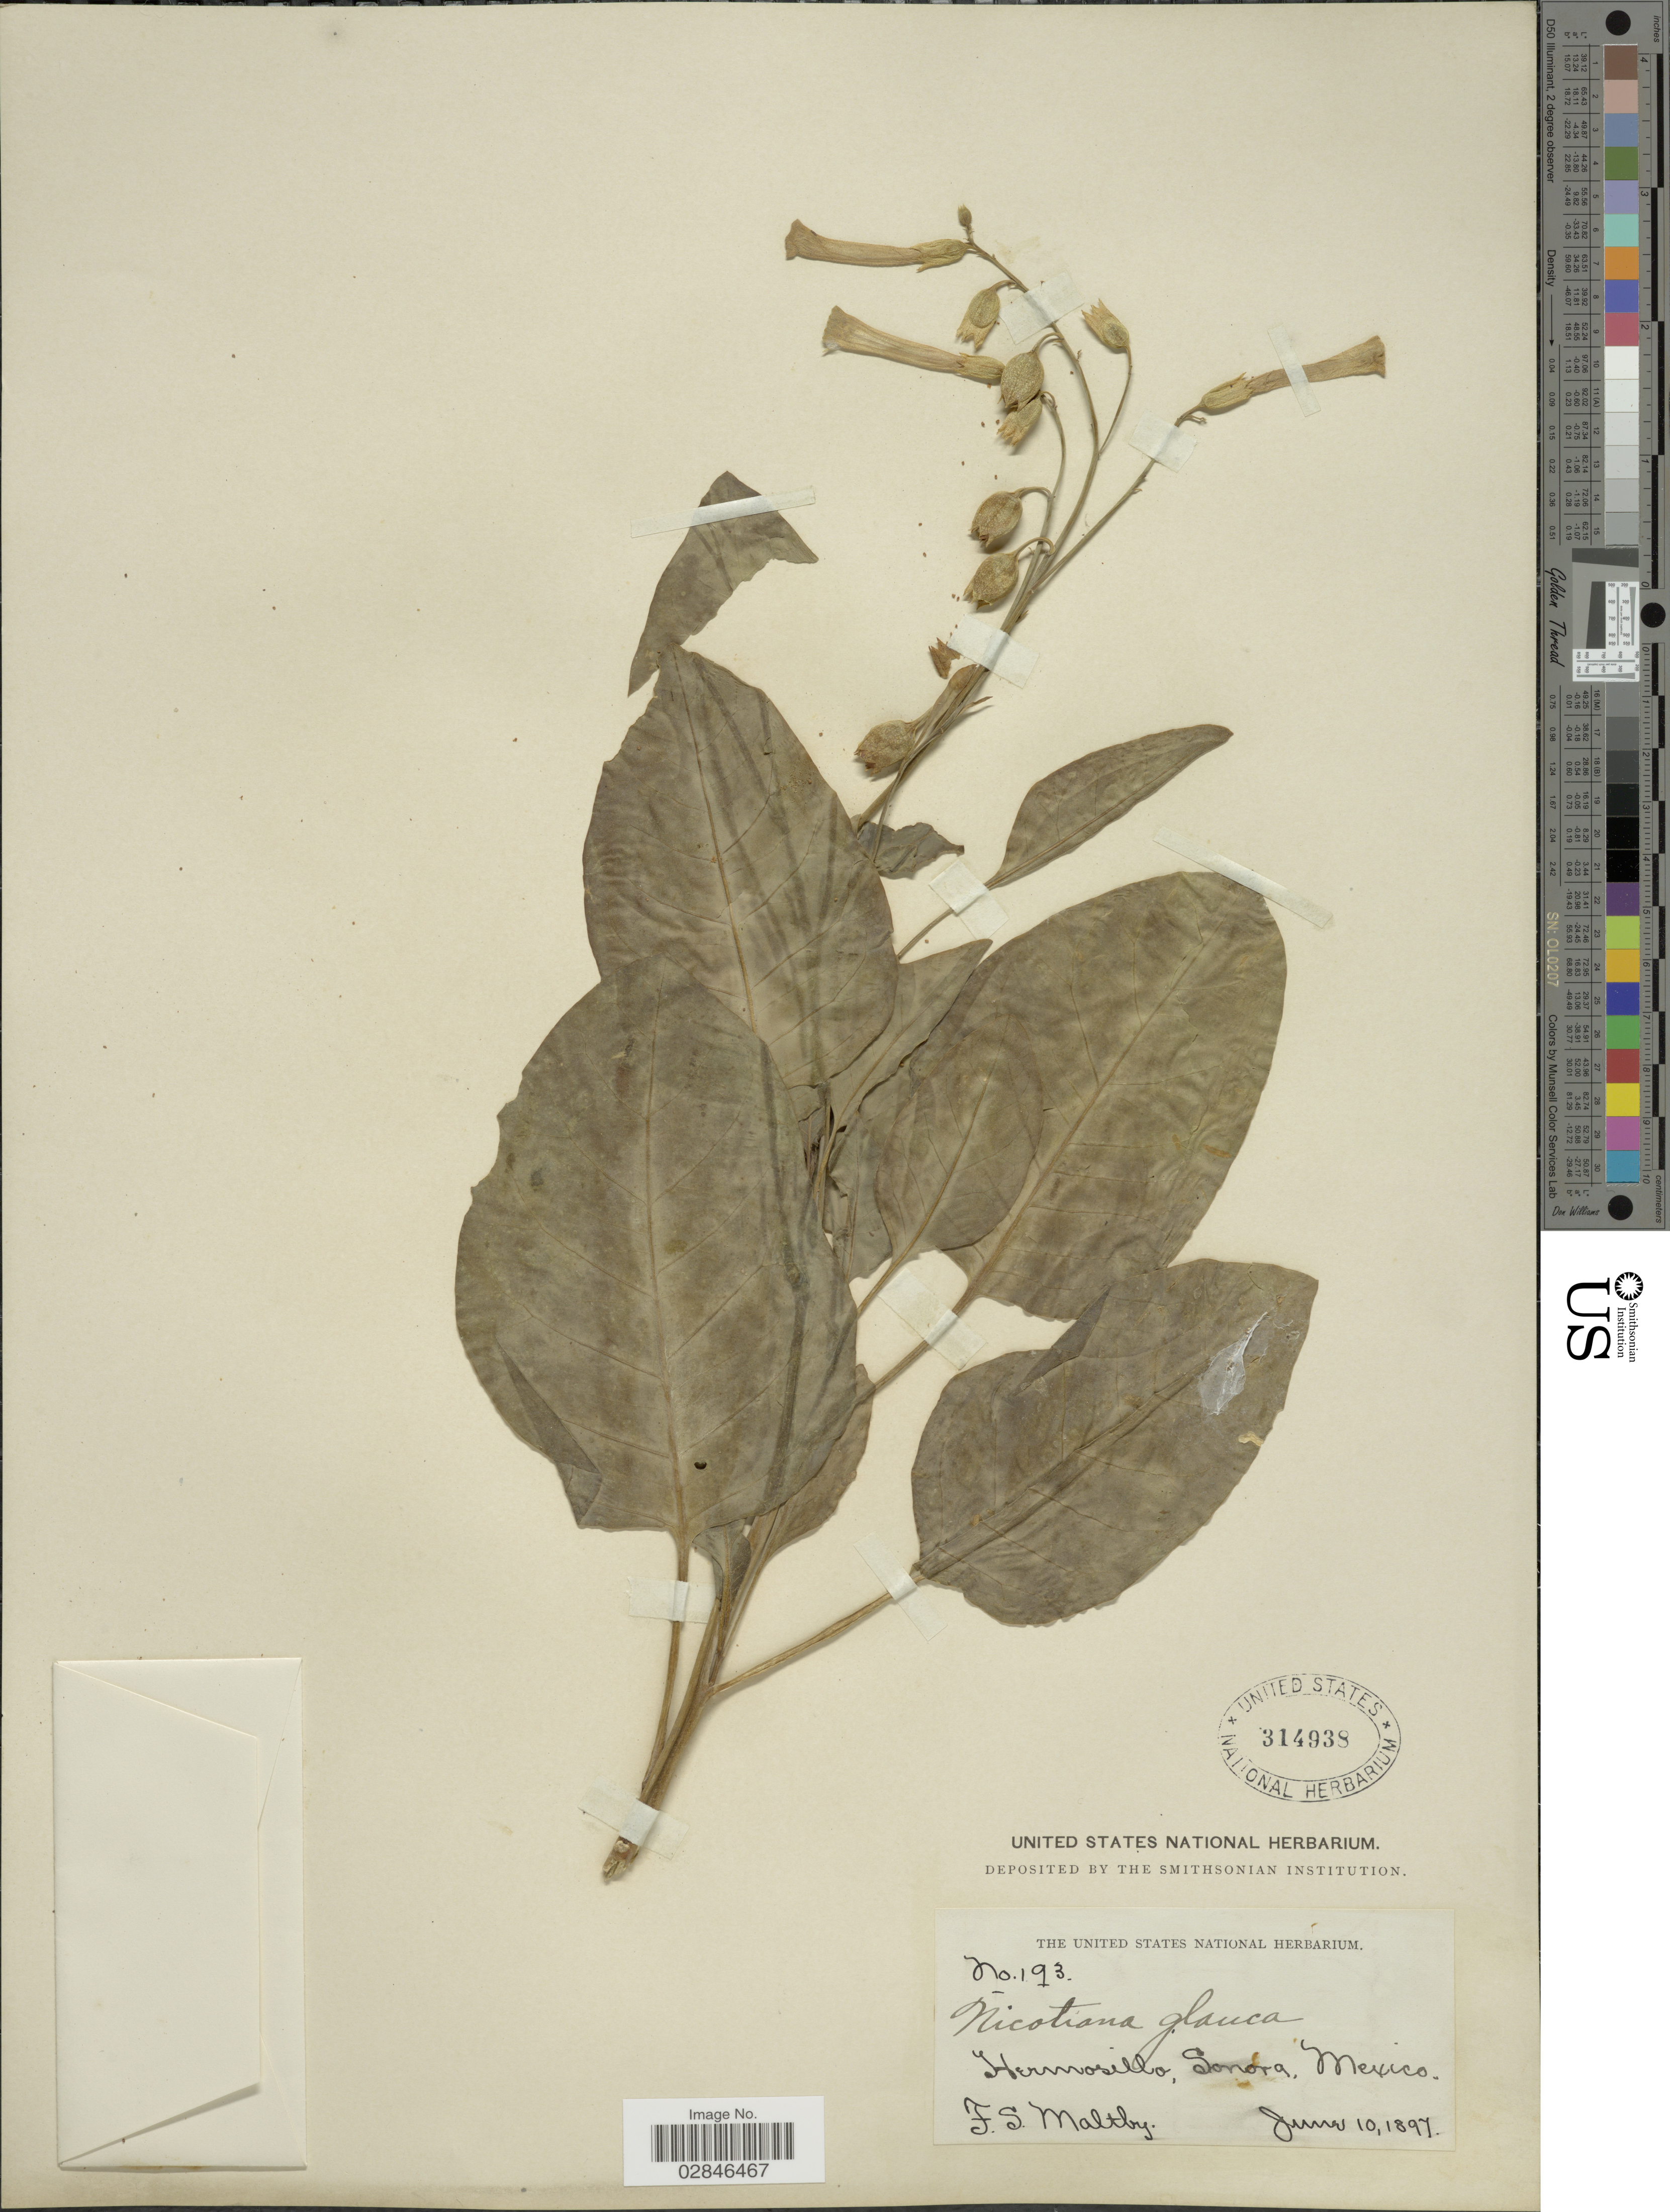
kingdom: Plantae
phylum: Tracheophyta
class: Magnoliopsida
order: Solanales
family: Solanaceae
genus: Nicotiana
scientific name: Nicotiana glauca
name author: Graham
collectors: F. S. Maltby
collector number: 193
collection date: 1897-06-10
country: Mexico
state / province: Sonora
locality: Hermosillo.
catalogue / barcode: US 314938